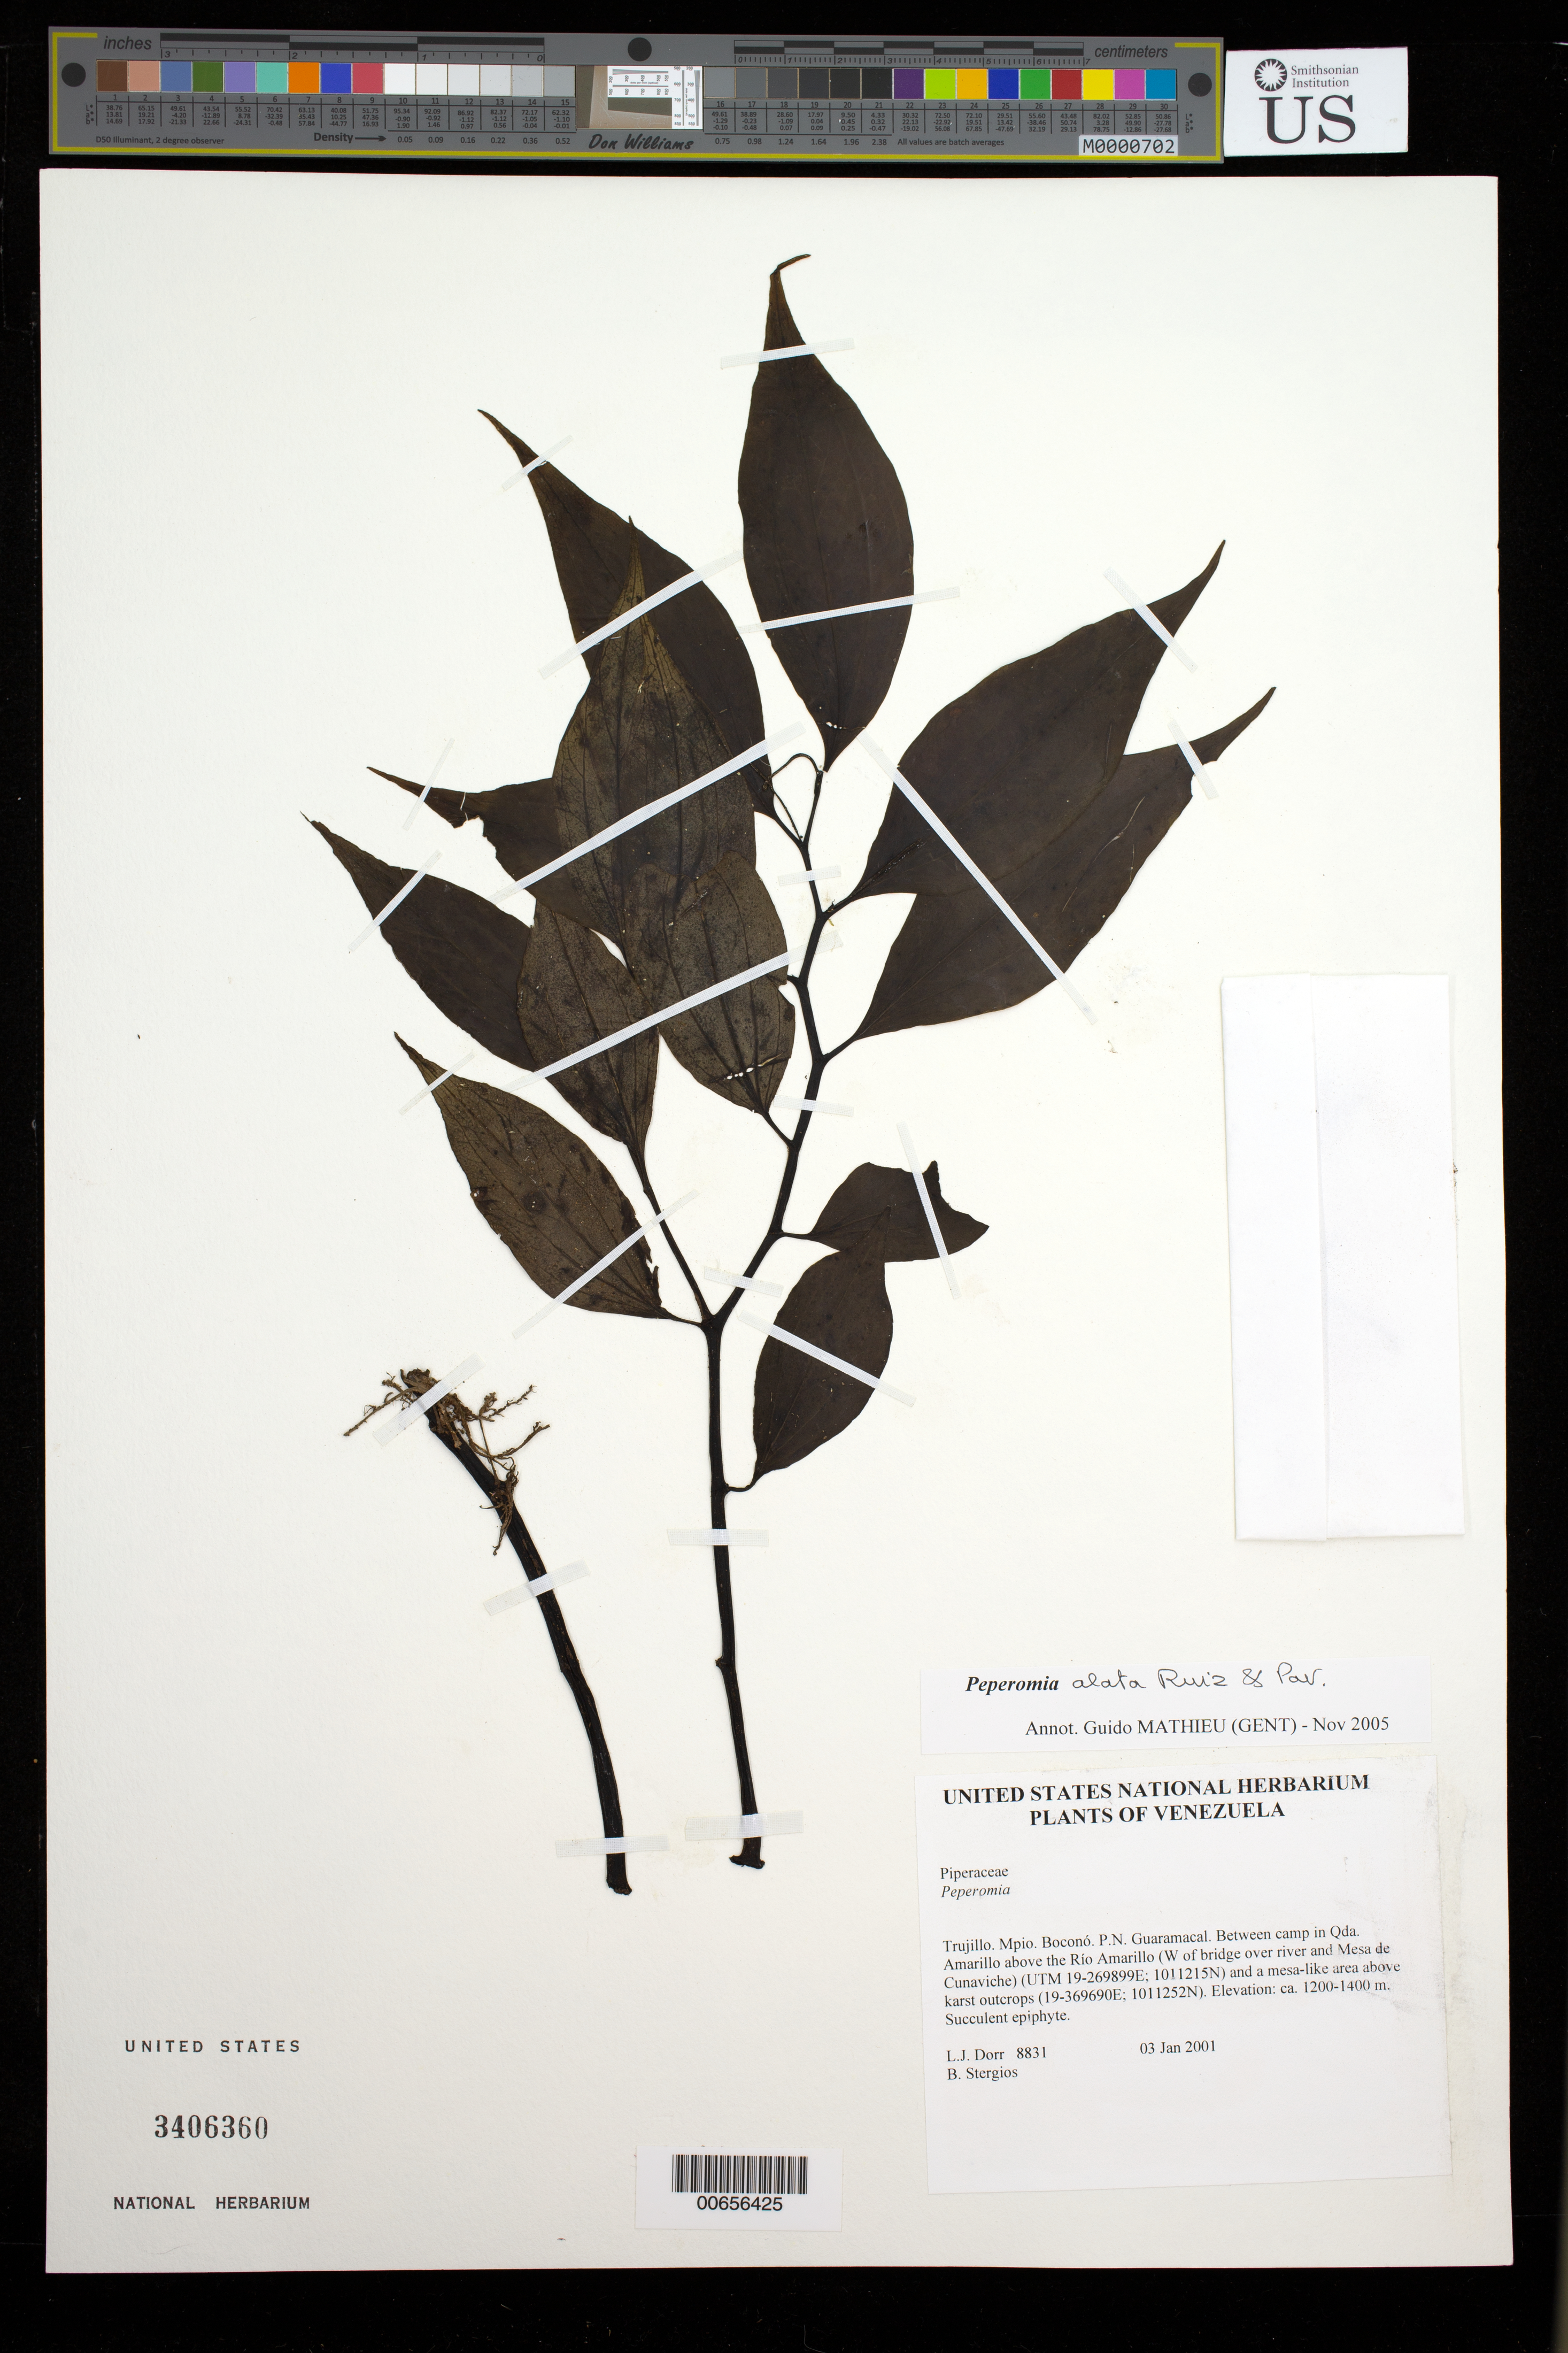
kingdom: Plantae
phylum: Tracheophyta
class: Magnoliopsida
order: Piperales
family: Piperaceae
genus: Peperomia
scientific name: Peperomia sp.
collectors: L. J. Dorr & B. G. Stergios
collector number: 8831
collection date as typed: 03 Jan 2001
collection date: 2001-01-03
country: Venezuela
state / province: Trujillo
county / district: Boconó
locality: Parque Nacional Guaramacal. Between camp in Qda Amarillo above Río Amarillo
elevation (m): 1200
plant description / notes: HUA, PORT, US, VEN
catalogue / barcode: US 3406360